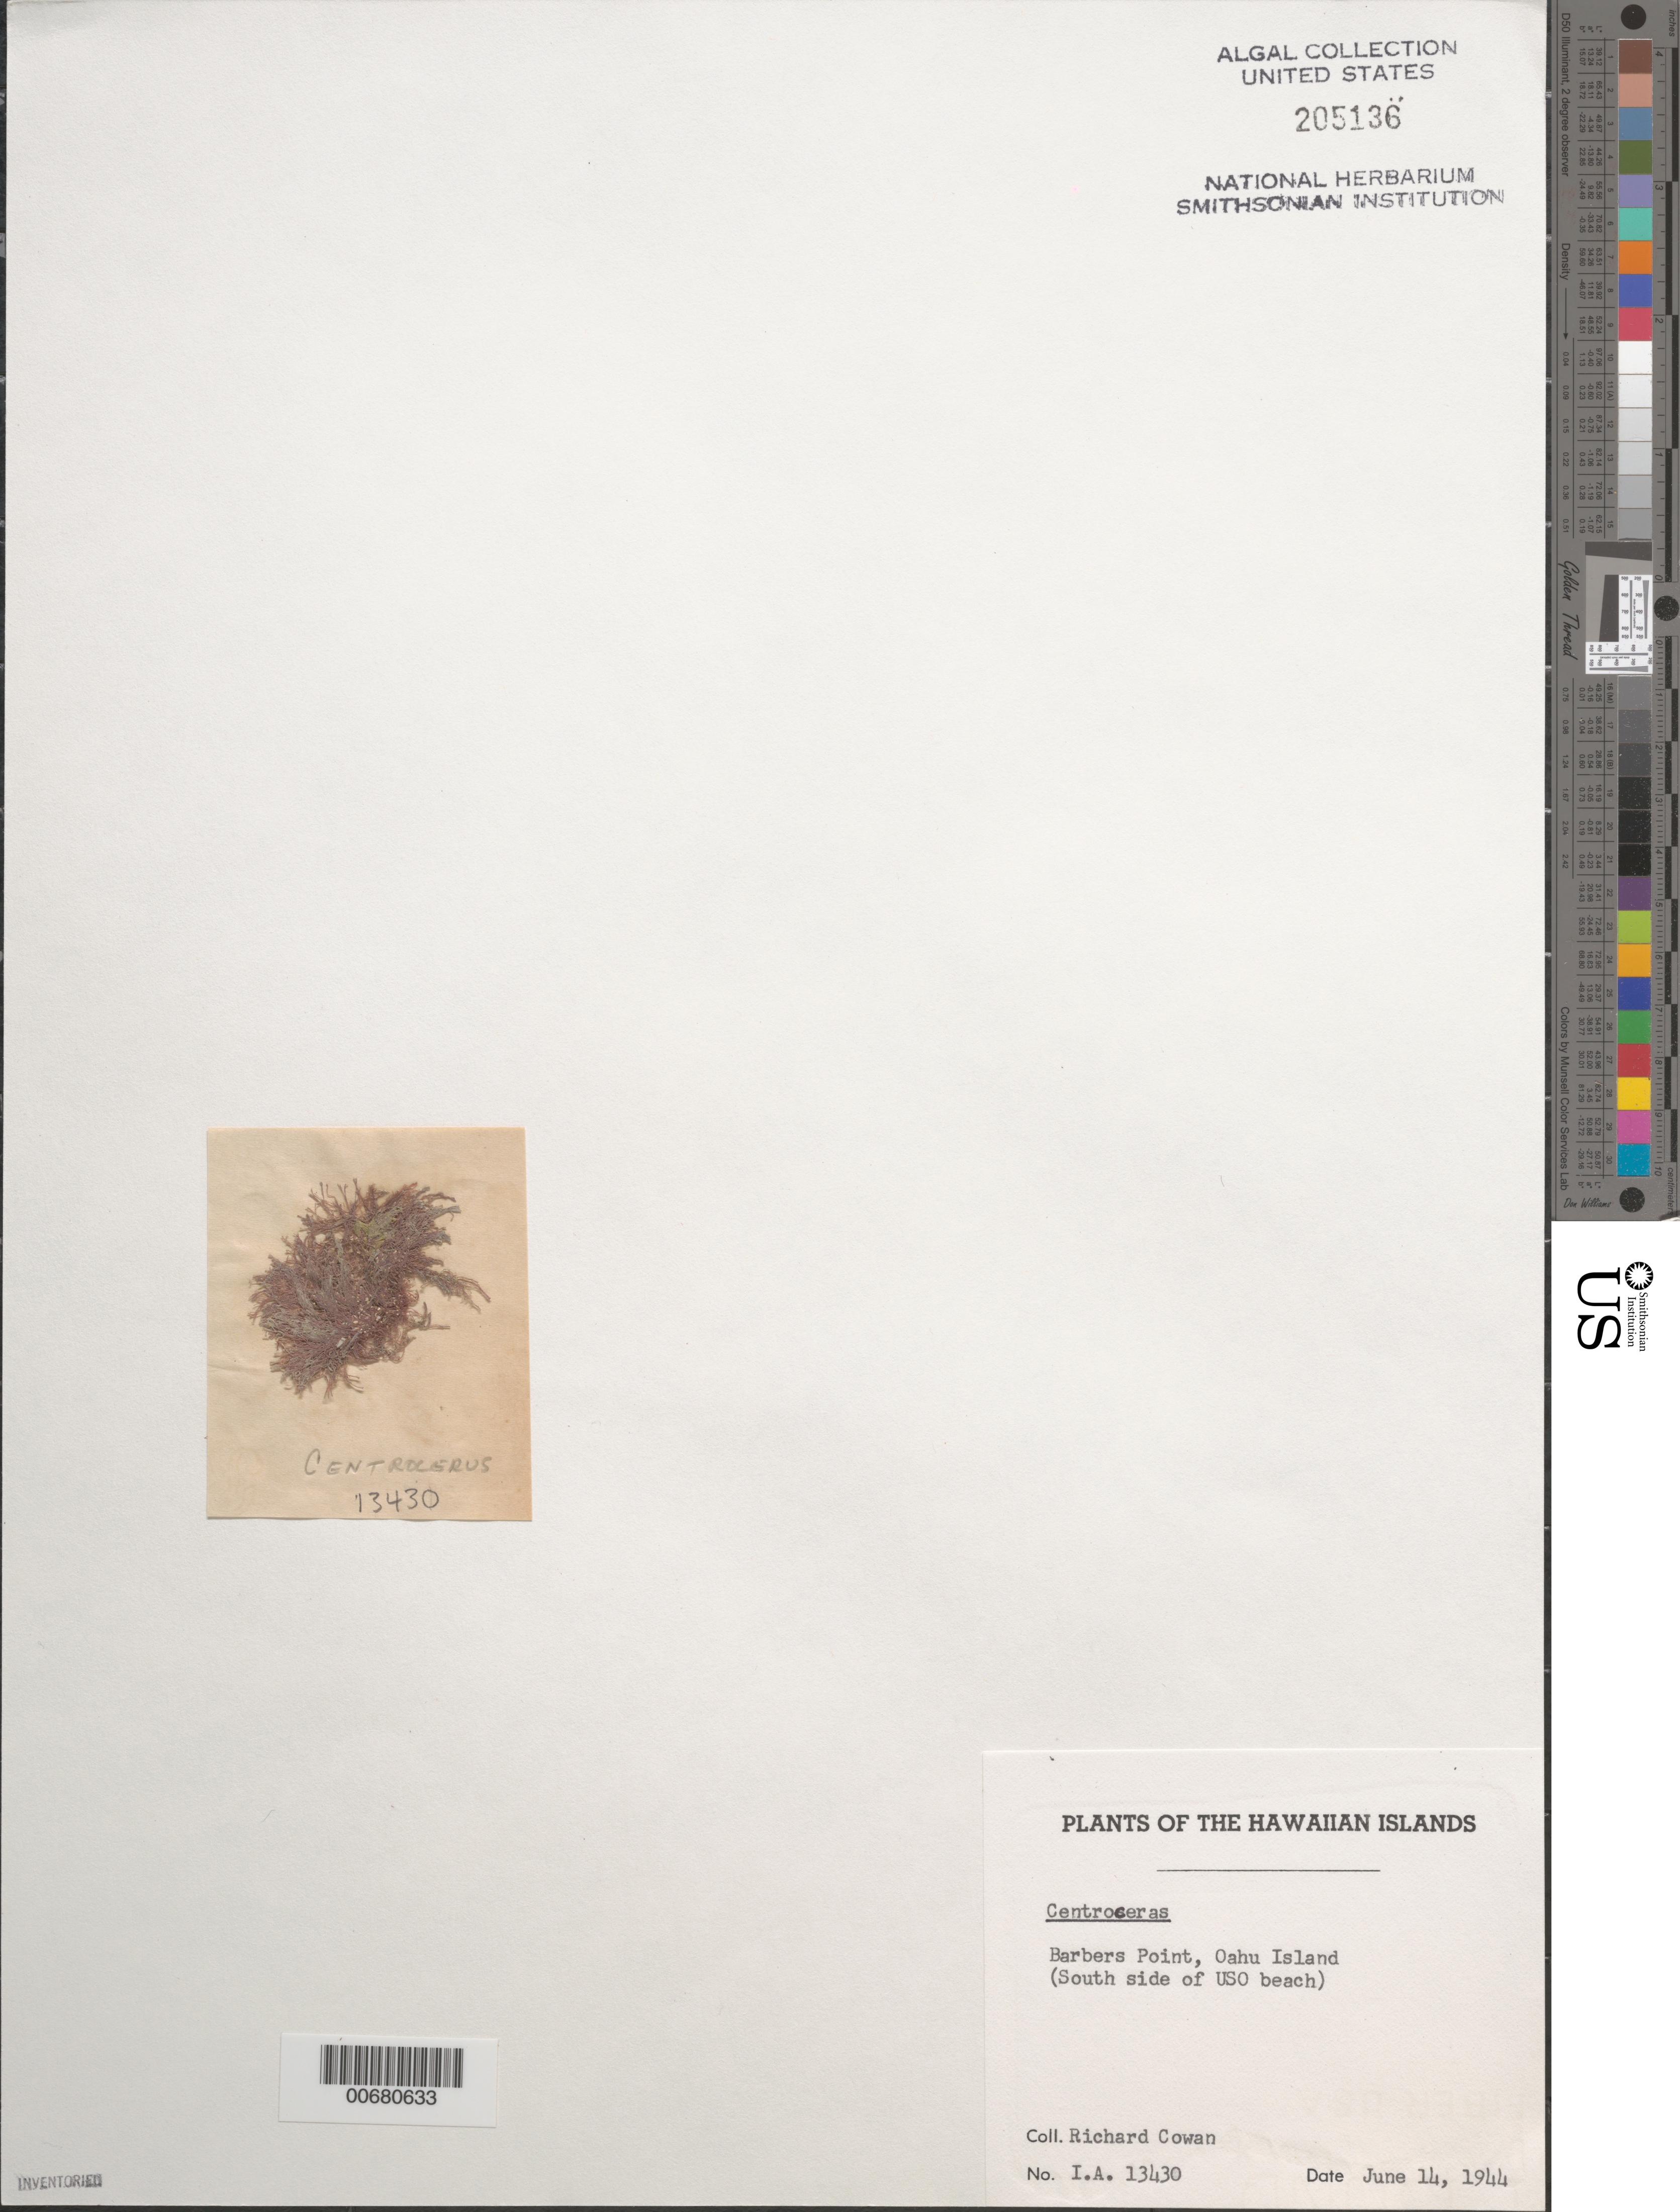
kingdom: Plantae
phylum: Rhodophyta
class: Florideophyceae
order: Ceramiales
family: Ceramiaceae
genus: Centroceras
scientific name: Centroceras sp.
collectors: R. S. Cowan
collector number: IAA 13430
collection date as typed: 14 Jun 1944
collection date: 1944-06-14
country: United States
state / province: Hawaii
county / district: Honolulu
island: Oahu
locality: Barbers Point (Barber's Point), Ewa U.S.O. Beach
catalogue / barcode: US 205136